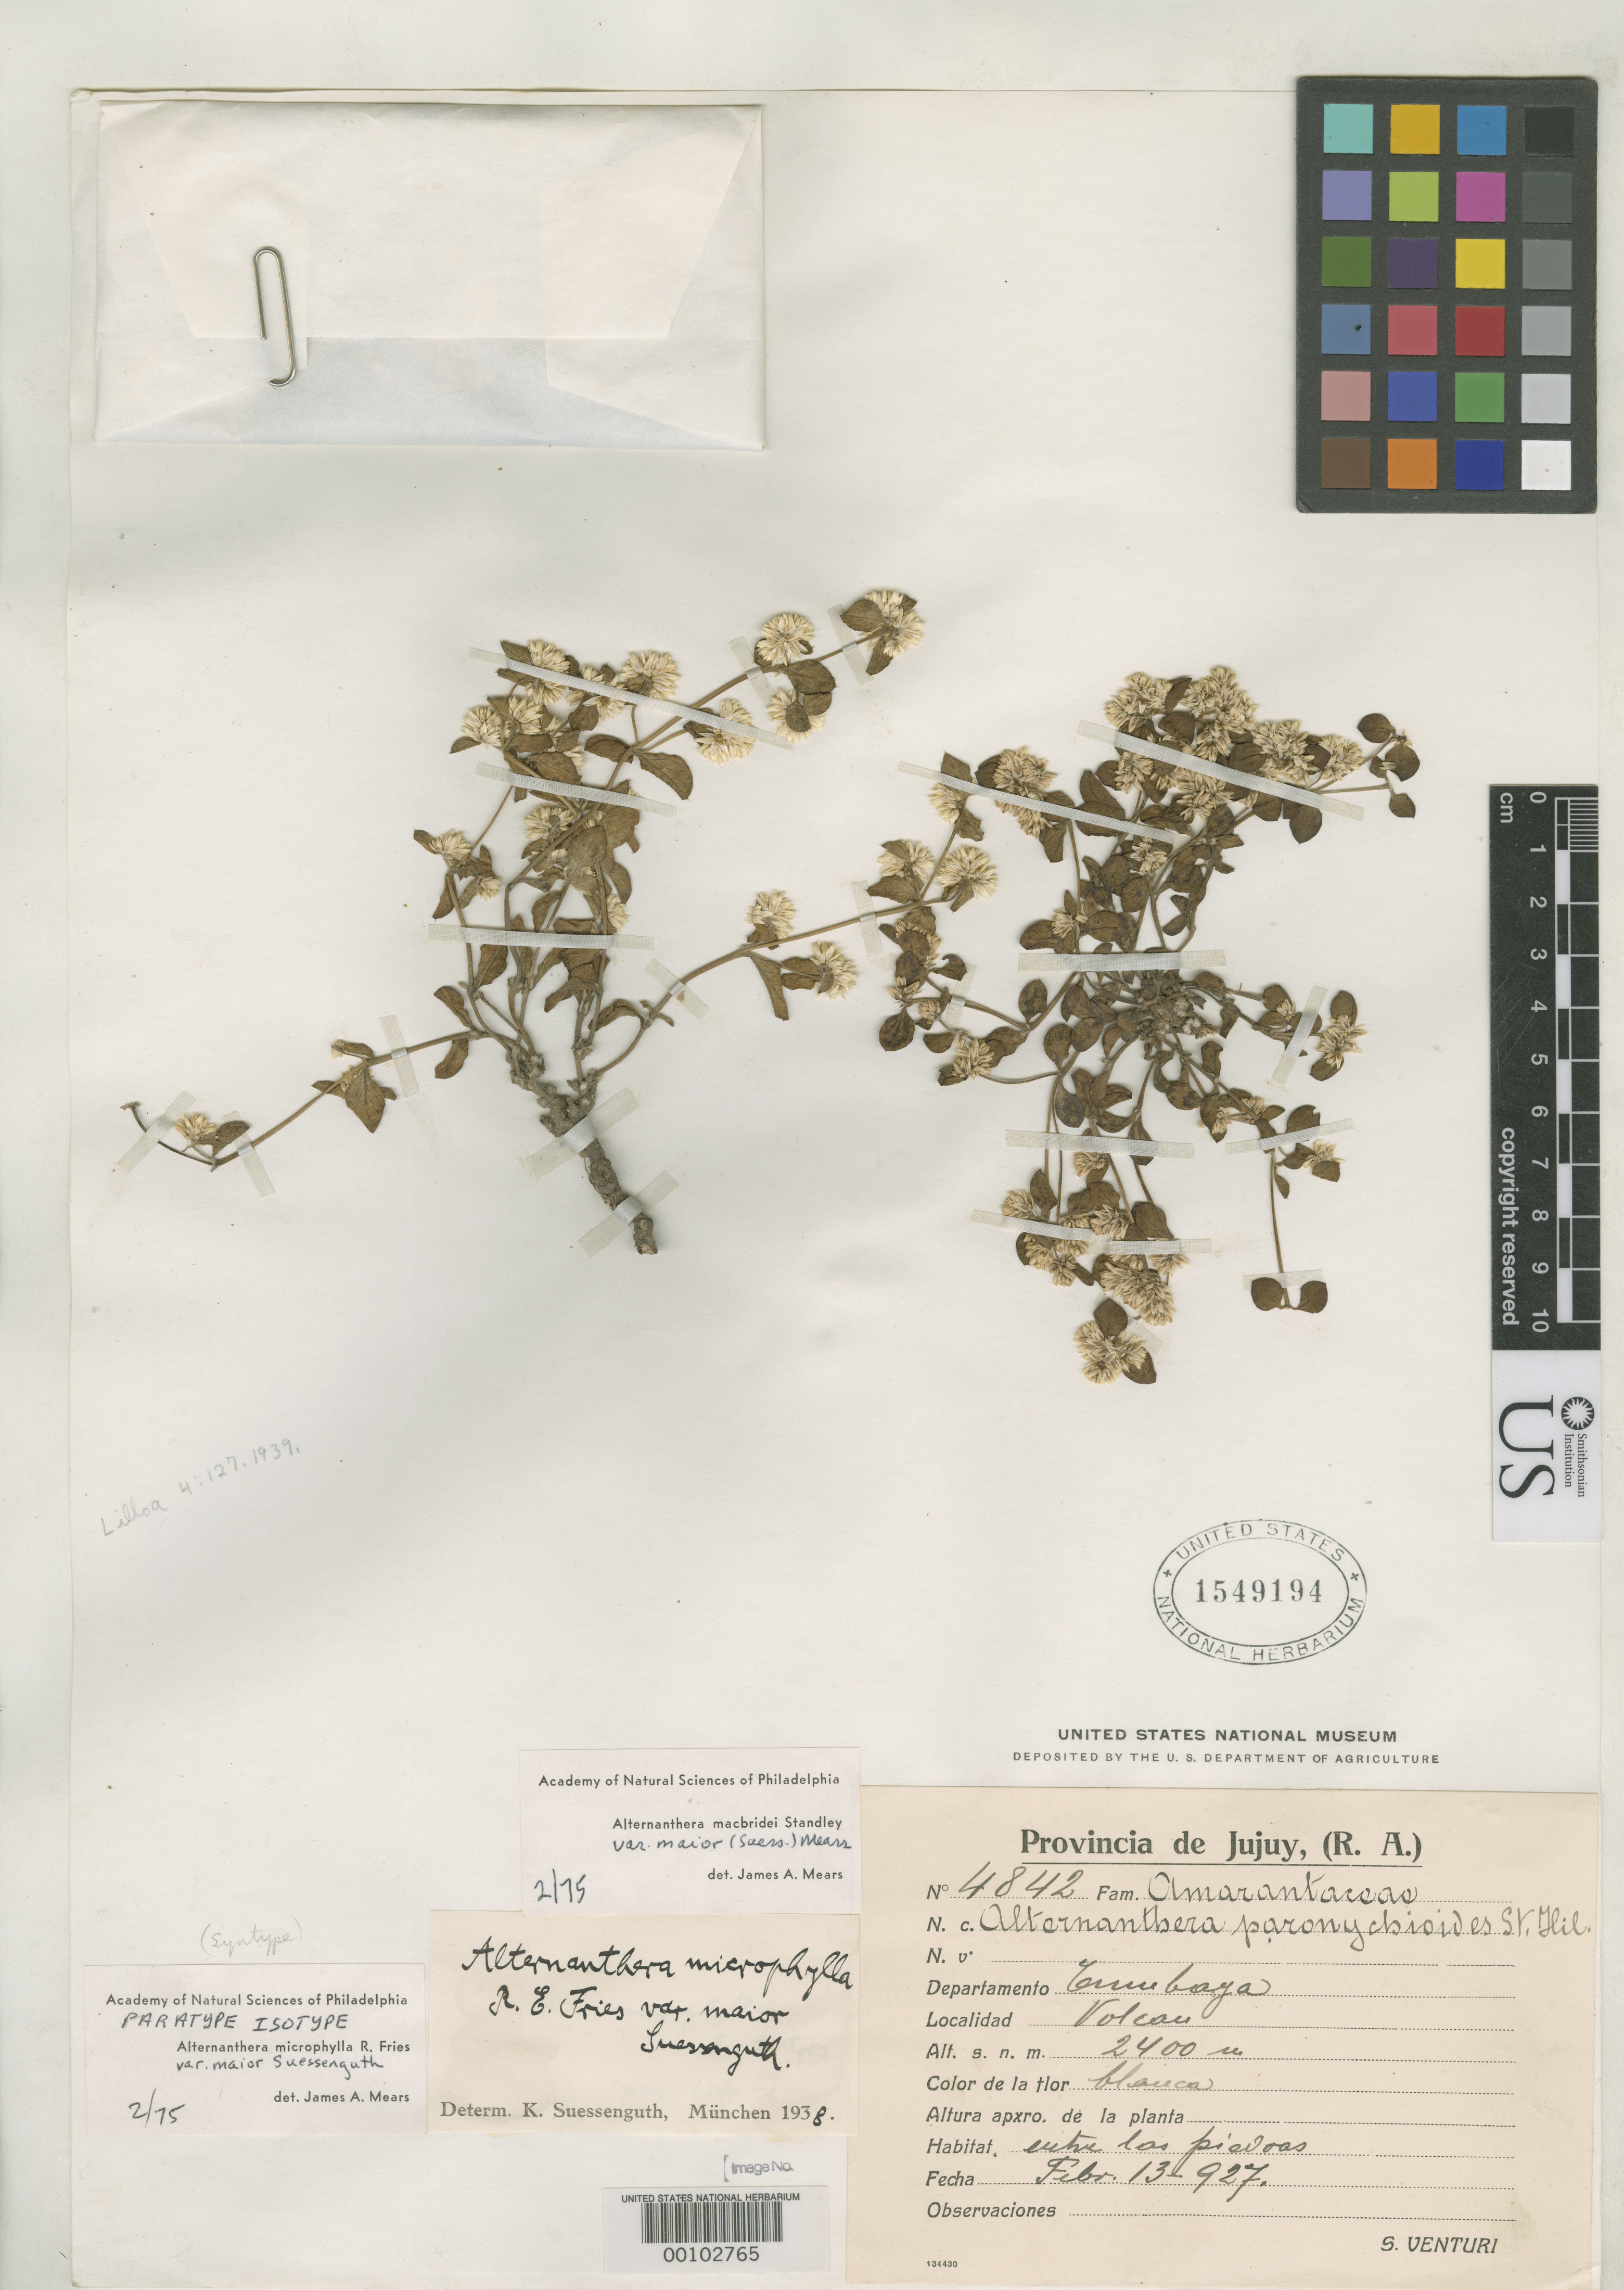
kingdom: Plantae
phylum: Tracheophyta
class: Magnoliopsida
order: Caryophyllales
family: Amaranthaceae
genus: Alternanthera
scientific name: Alternanthera microphylla var. major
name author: Suess.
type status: Syntype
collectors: S. Venturi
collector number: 4842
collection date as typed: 13 Feb 1927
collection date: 1927-02-13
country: Argentina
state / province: Jujuy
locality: Volcan.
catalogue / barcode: US 1549194